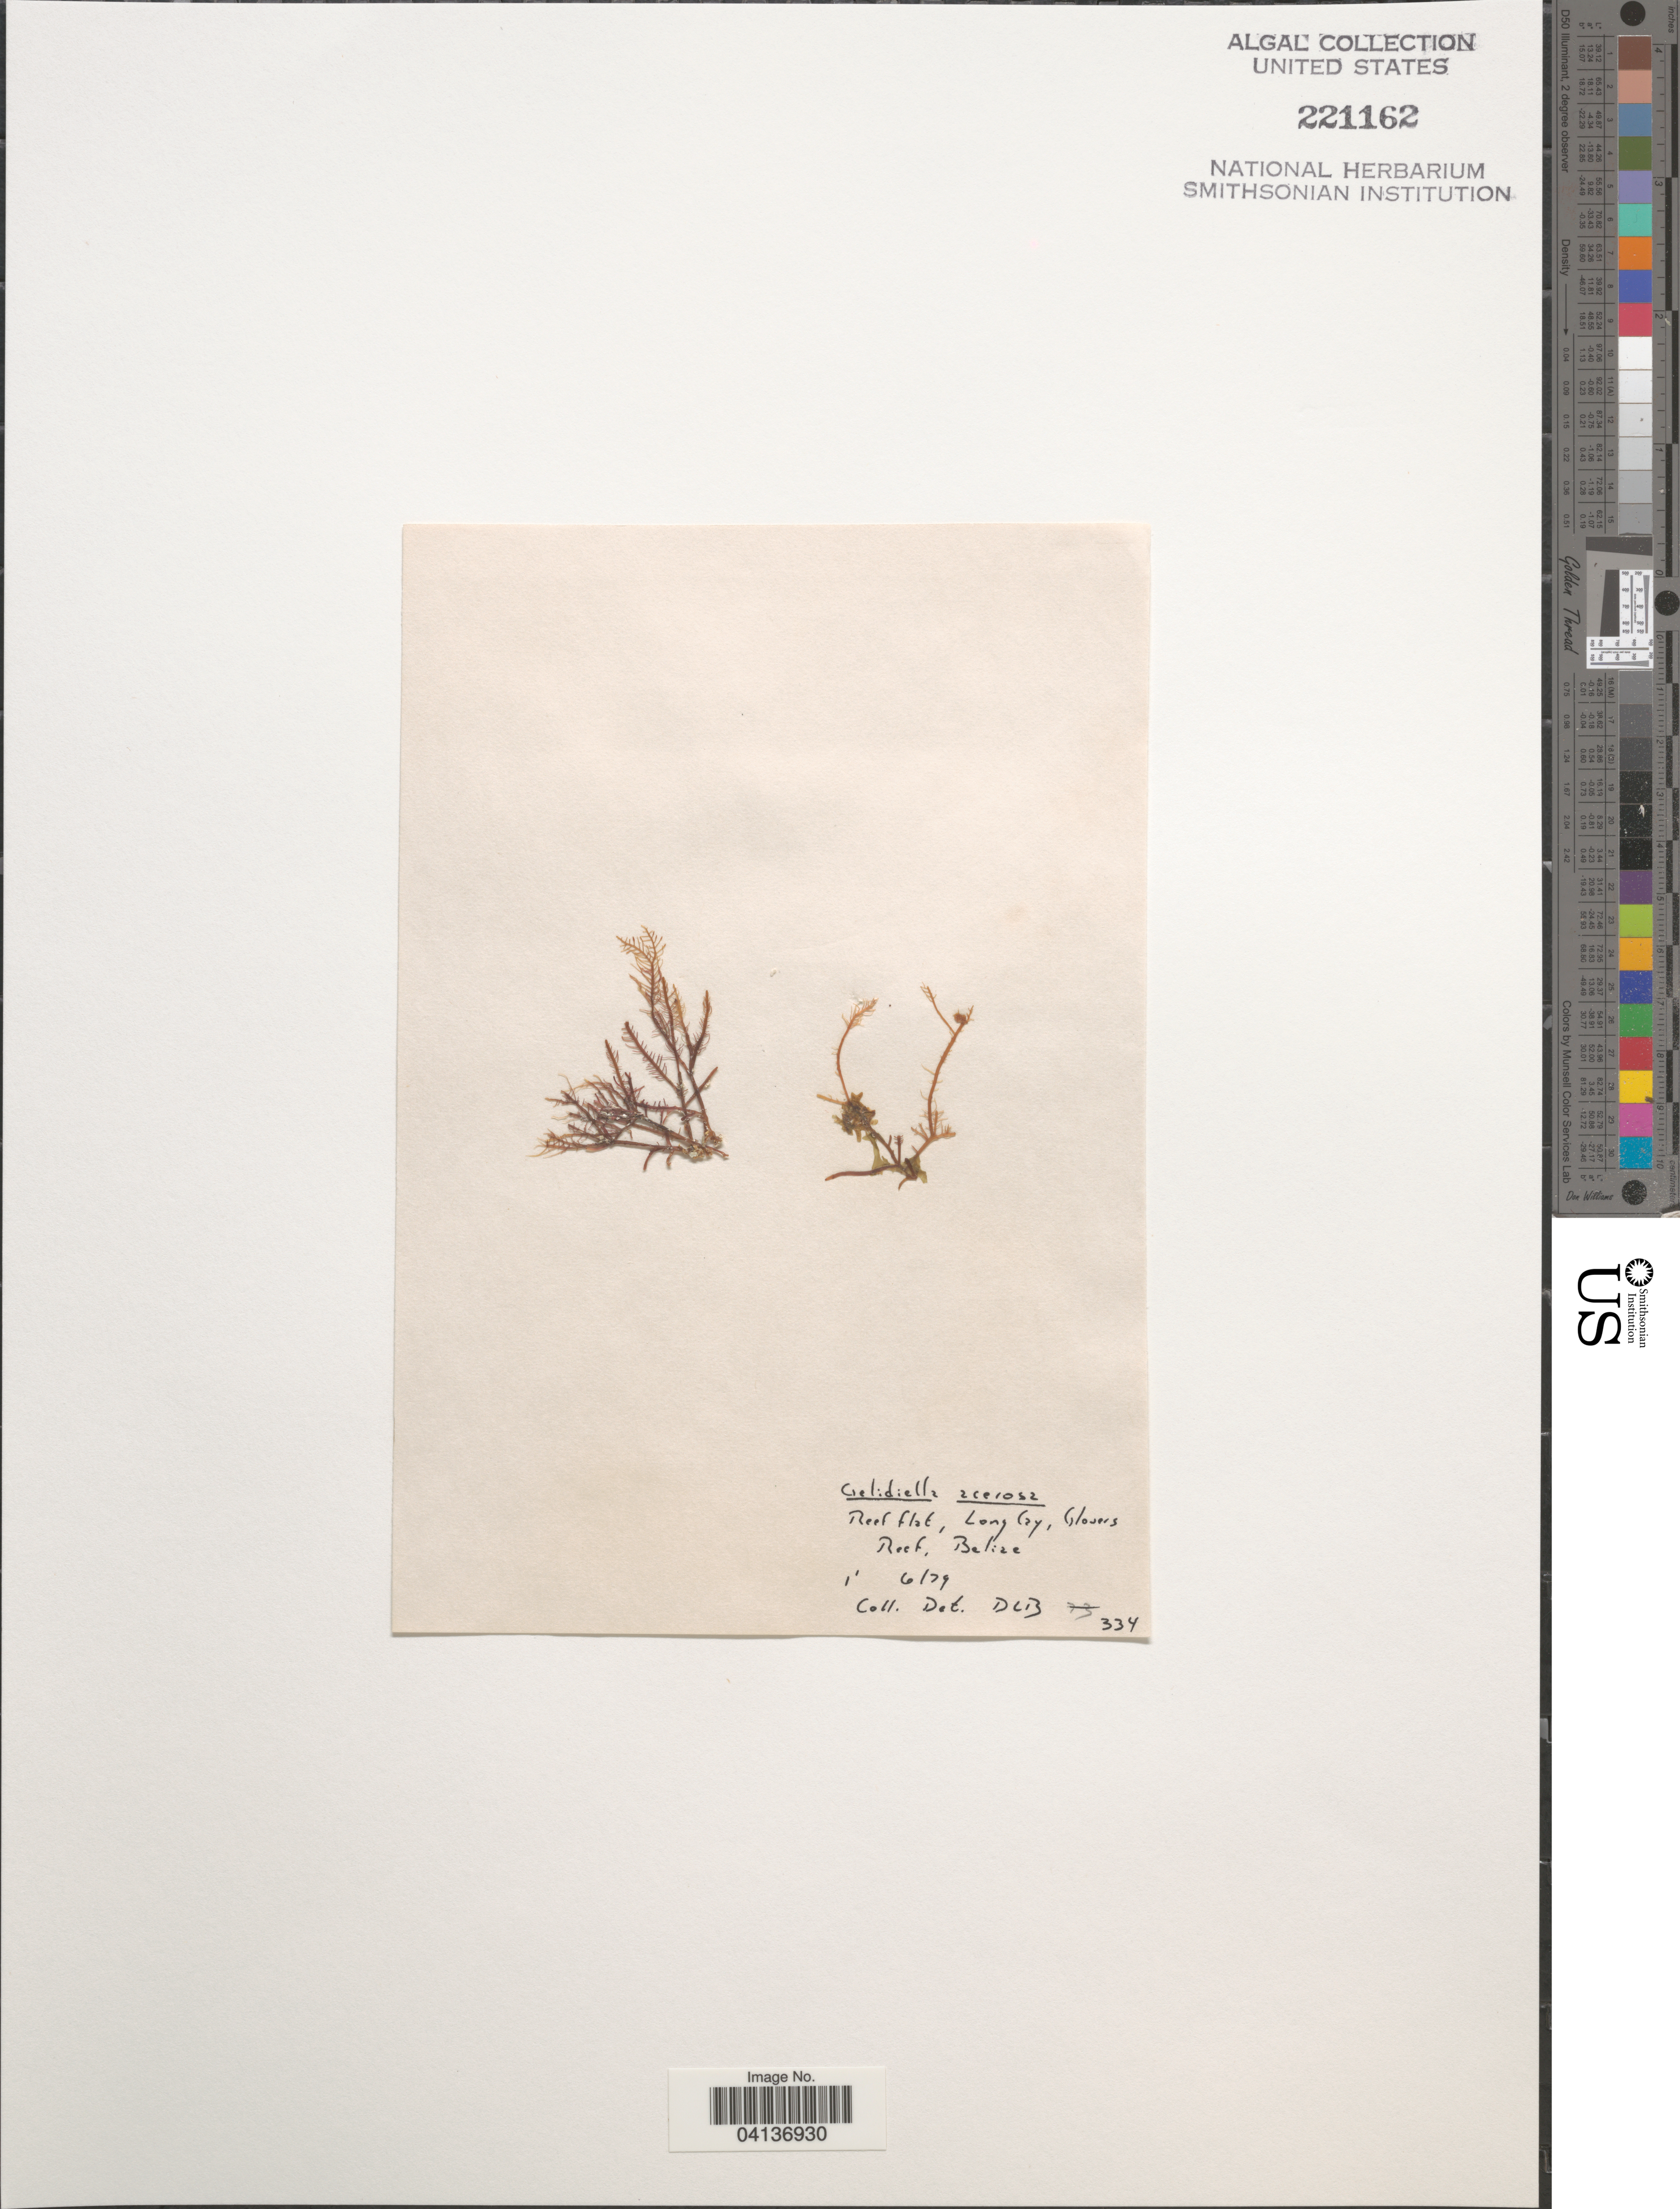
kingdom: Plantae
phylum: Rhodophyta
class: Florideophyceae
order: Gelidiales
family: Gelidiellaceae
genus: Gelidiella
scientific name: Gelidiella acerosa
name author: (Forssk.) Feldmann & G. Hamel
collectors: D. L. B.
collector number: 334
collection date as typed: Transcribed d/m/y: /6/79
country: Belize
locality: Reef flat, Long Cay, Glovers Reef.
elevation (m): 0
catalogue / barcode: US 221162